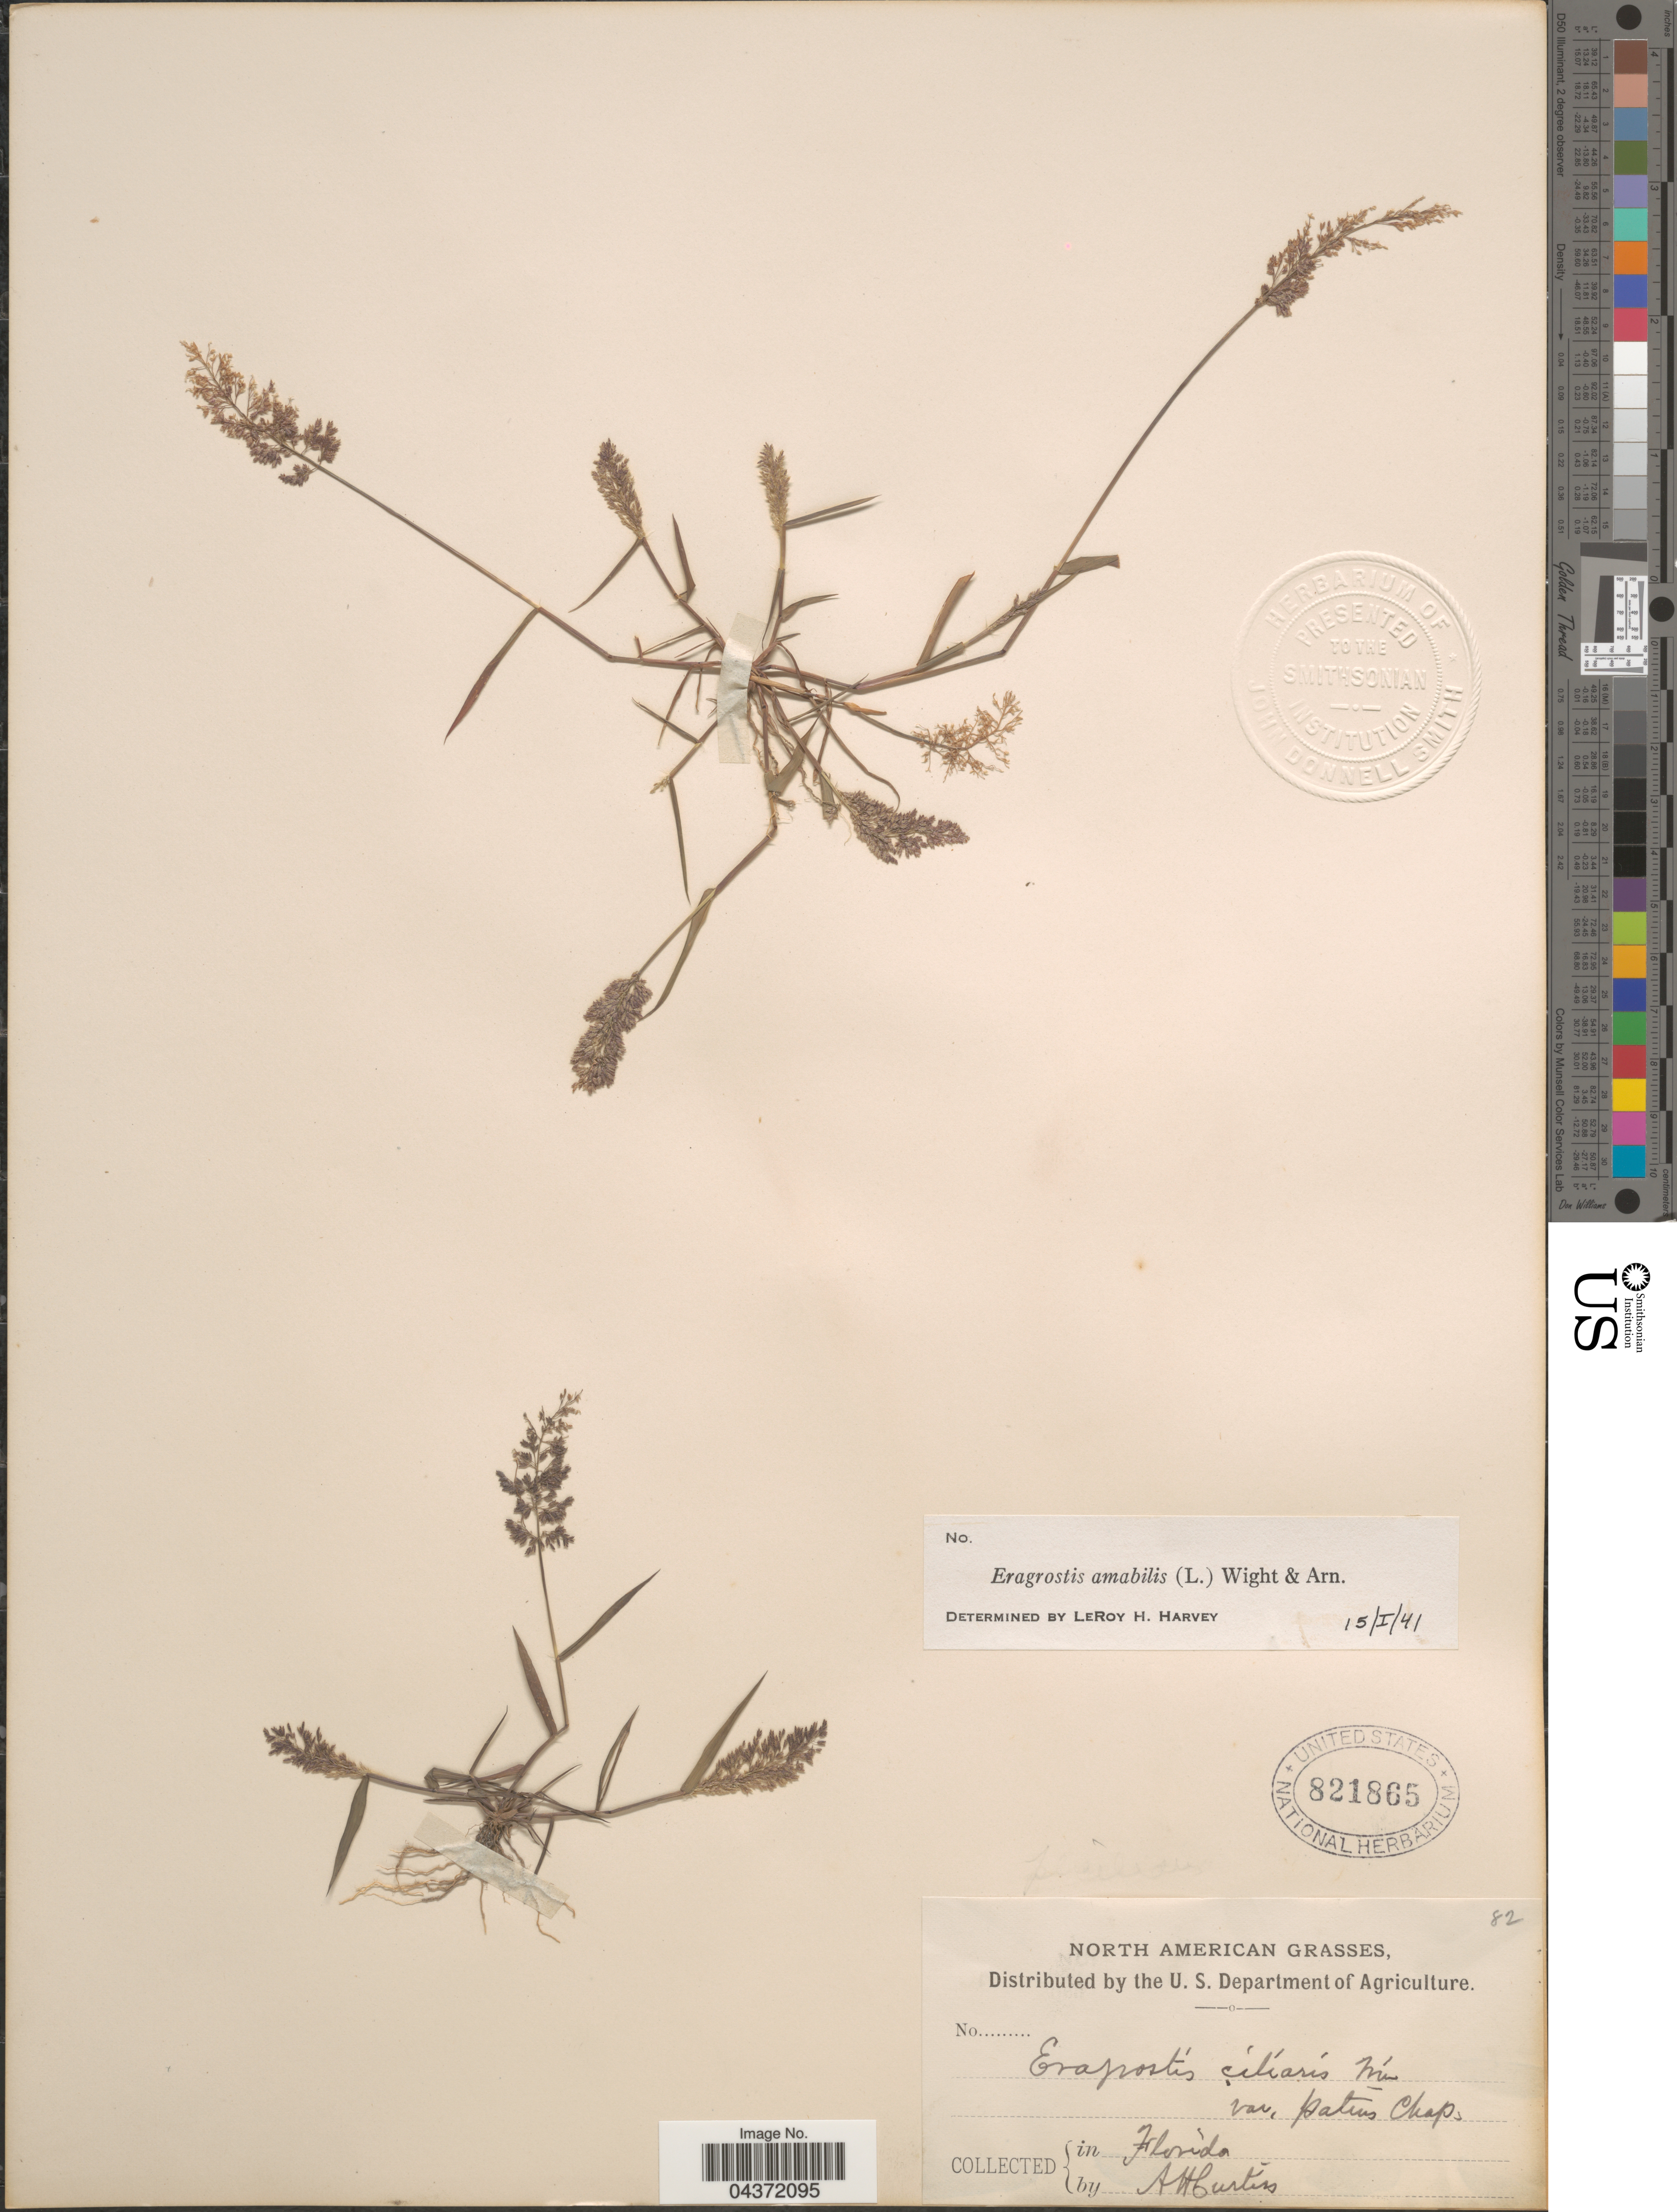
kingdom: Plantae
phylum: Tracheophyta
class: Liliopsida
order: Poales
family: Poaceae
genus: Eragrostis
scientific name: Eragrostis tenella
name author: (L.) P. Beauv. ex Roem. & Schult.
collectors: A. H. Curtiss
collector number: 82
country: United States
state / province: Florida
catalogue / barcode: US 821865